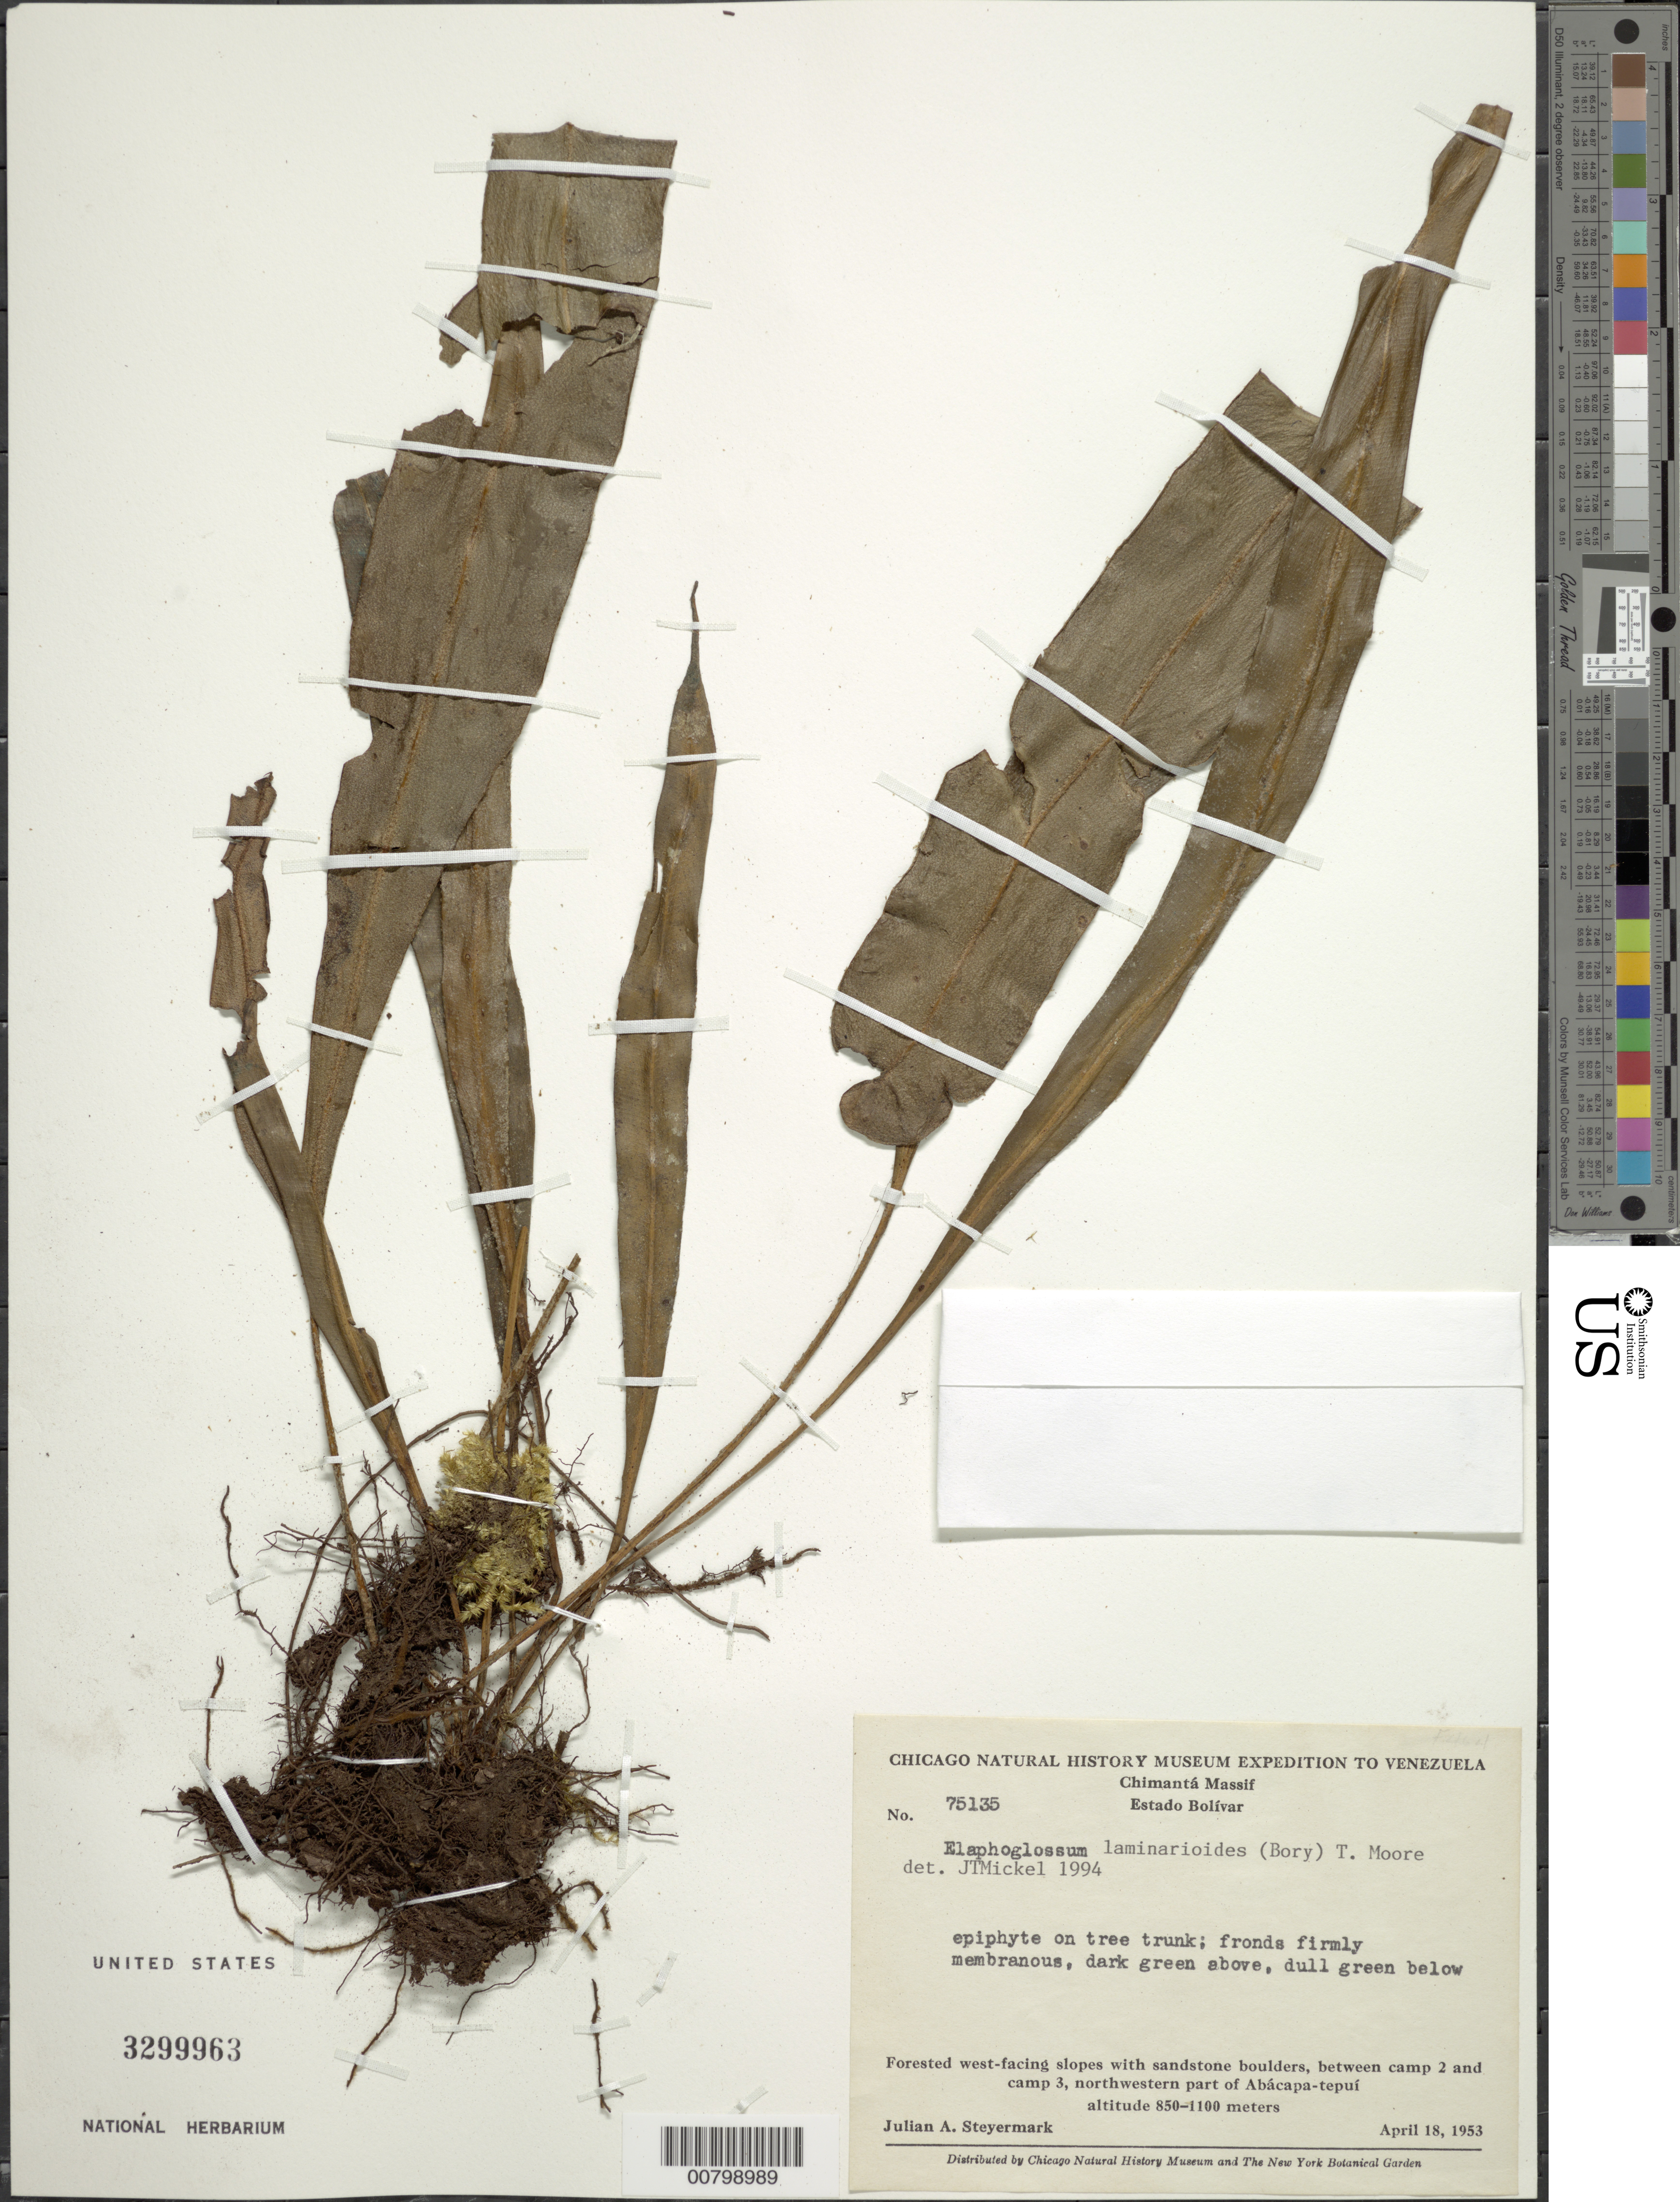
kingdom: Plantae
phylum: Tracheophyta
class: Polypodiopsida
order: Polypodiales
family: Dryopteridaceae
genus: Elaphoglossum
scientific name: Elaphoglossum laminarioides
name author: (Bory ex Fée) T. Moore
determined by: Mickel, J. T., (NY), New York Botanical Garden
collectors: J. Steyermark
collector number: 75135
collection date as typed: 18-Apr-53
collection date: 1953-04-18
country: Venezuela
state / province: Bolívar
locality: Chimantá Massif, between camp 2 and camp 3, NW part of Abácapa-tepuí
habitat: Forested W-facing slopes with sandstone boulders, on tree trunk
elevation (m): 850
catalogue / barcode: US 3299963